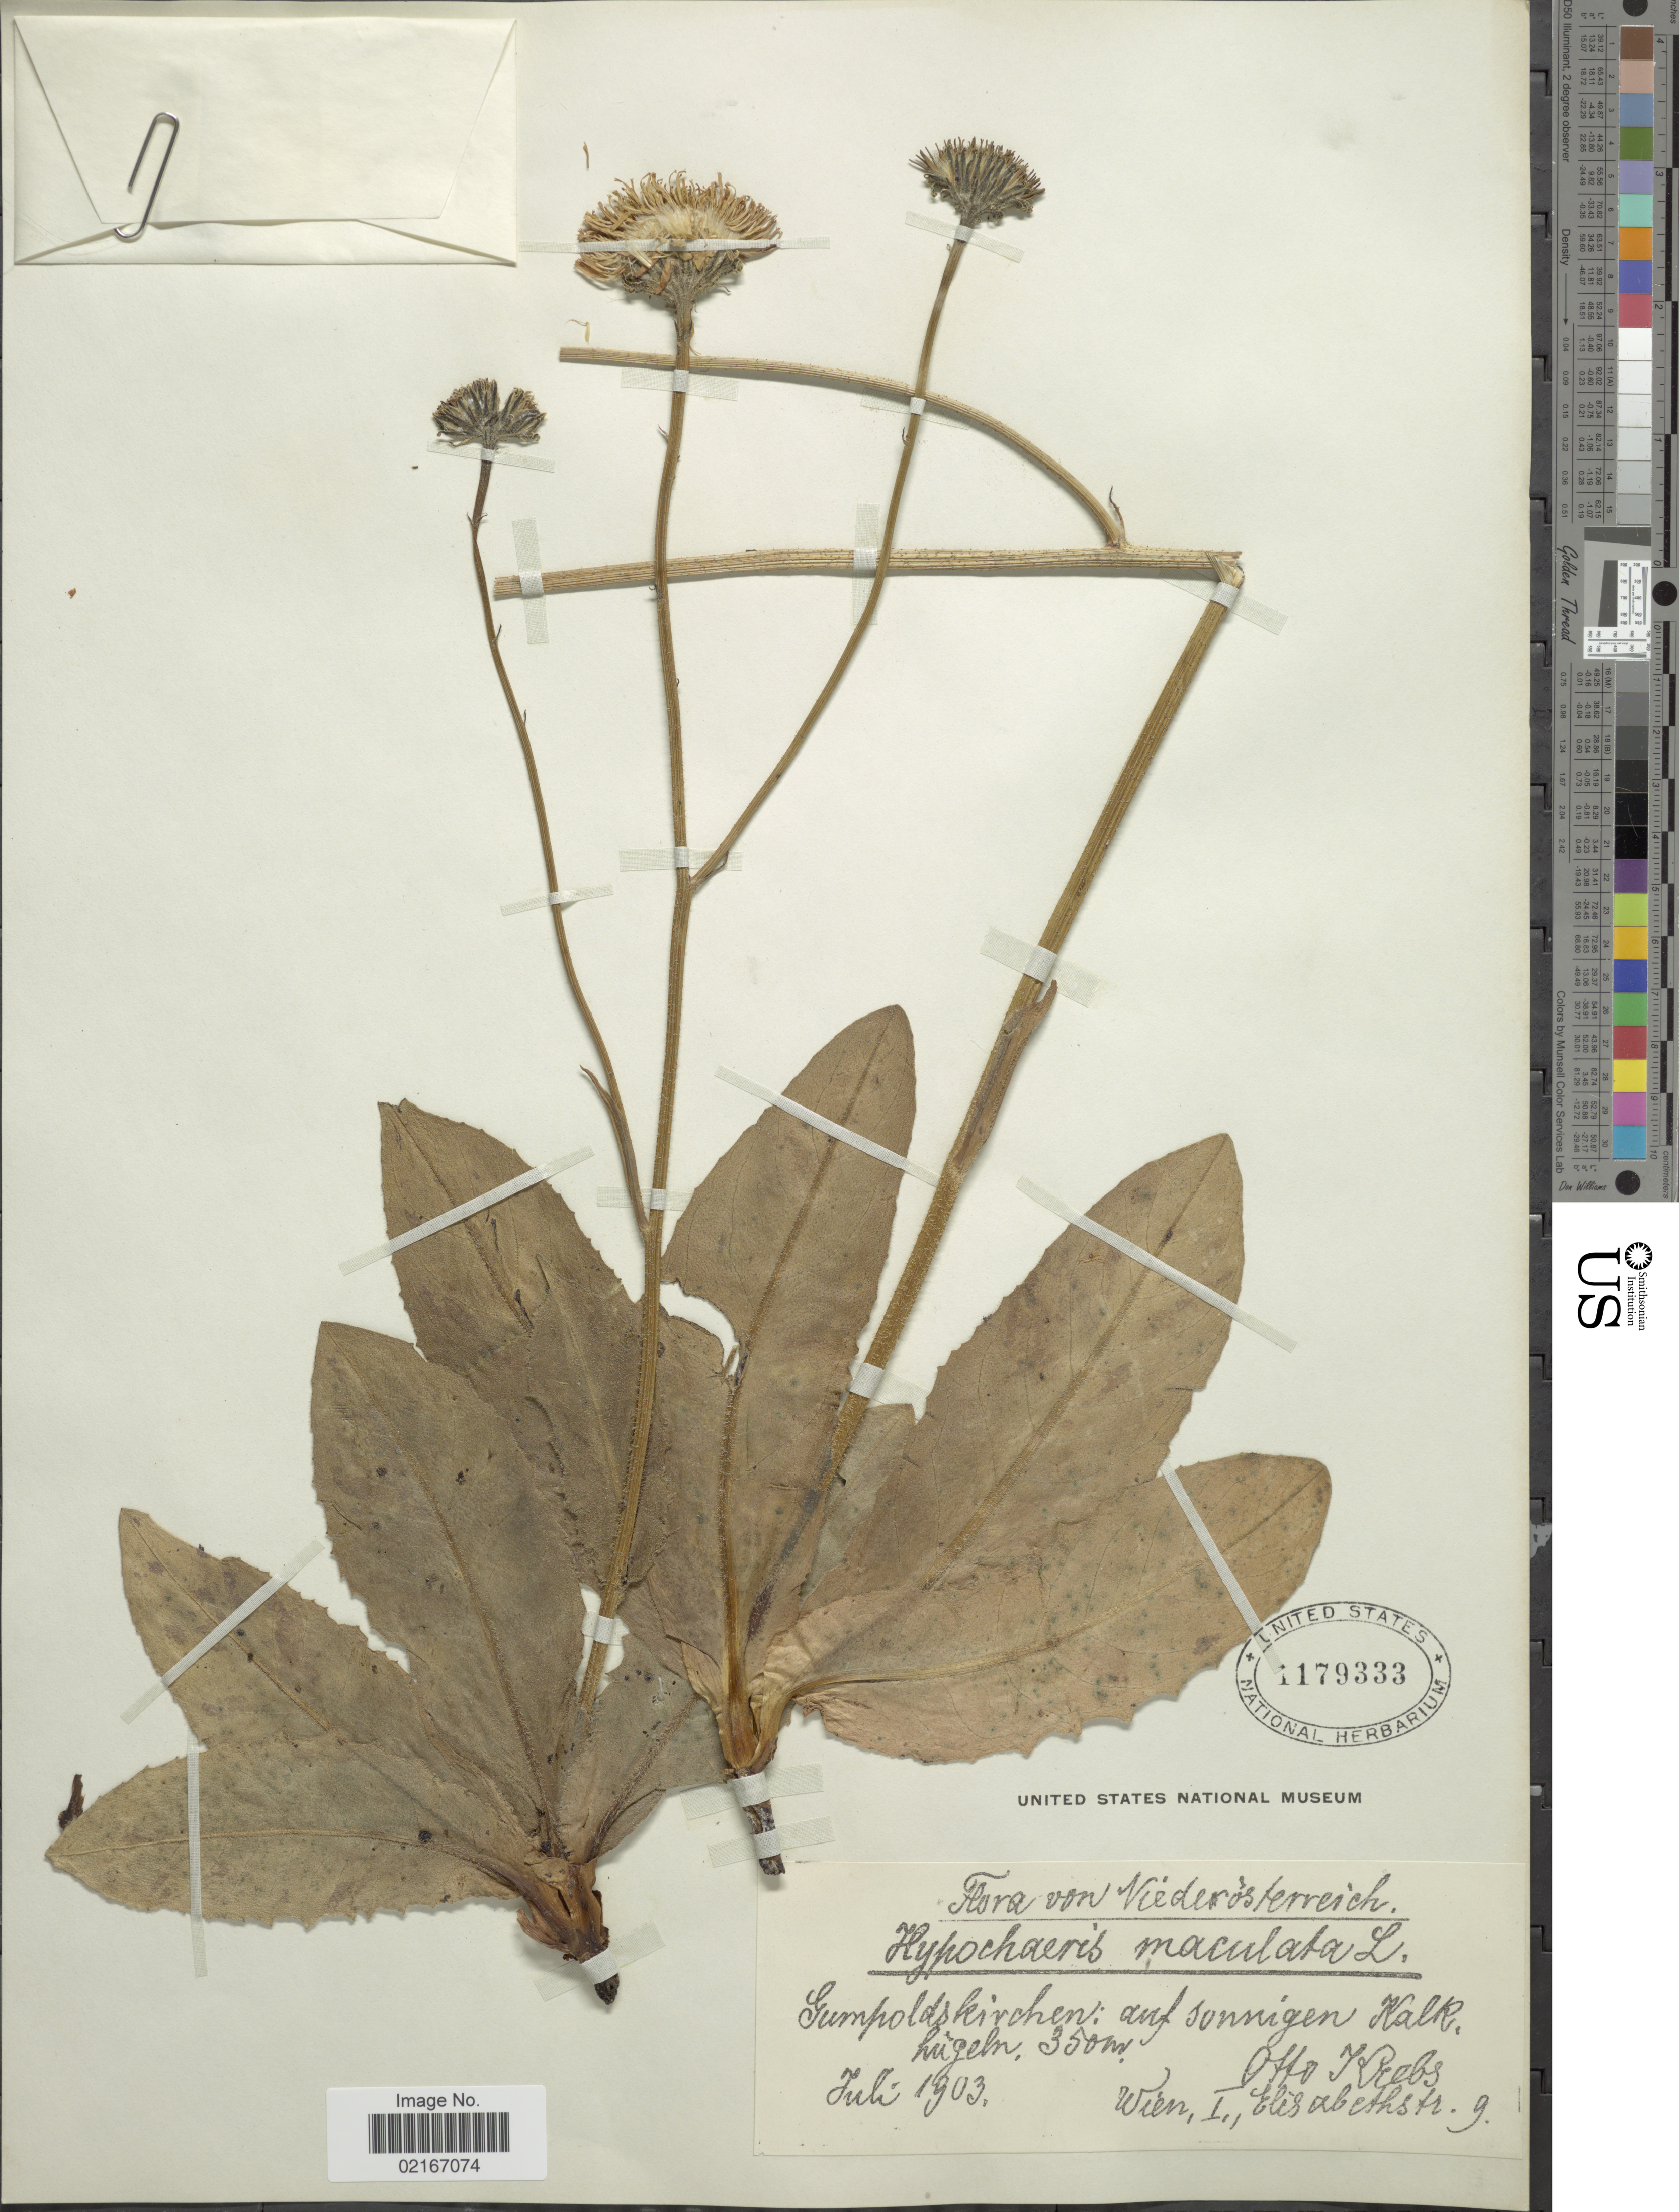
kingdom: Plantae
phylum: Tracheophyta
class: Magnoliopsida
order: Asterales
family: Asteraceae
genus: Hypochaeris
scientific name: Hypochaeris maculata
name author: L.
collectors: O. Krebs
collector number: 9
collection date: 1903-07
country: Austria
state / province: Niederosterreich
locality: Gumpoldskirchen: Auf Sonnigen Kalk hugeln [interpreted]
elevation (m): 350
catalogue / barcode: US 1179333